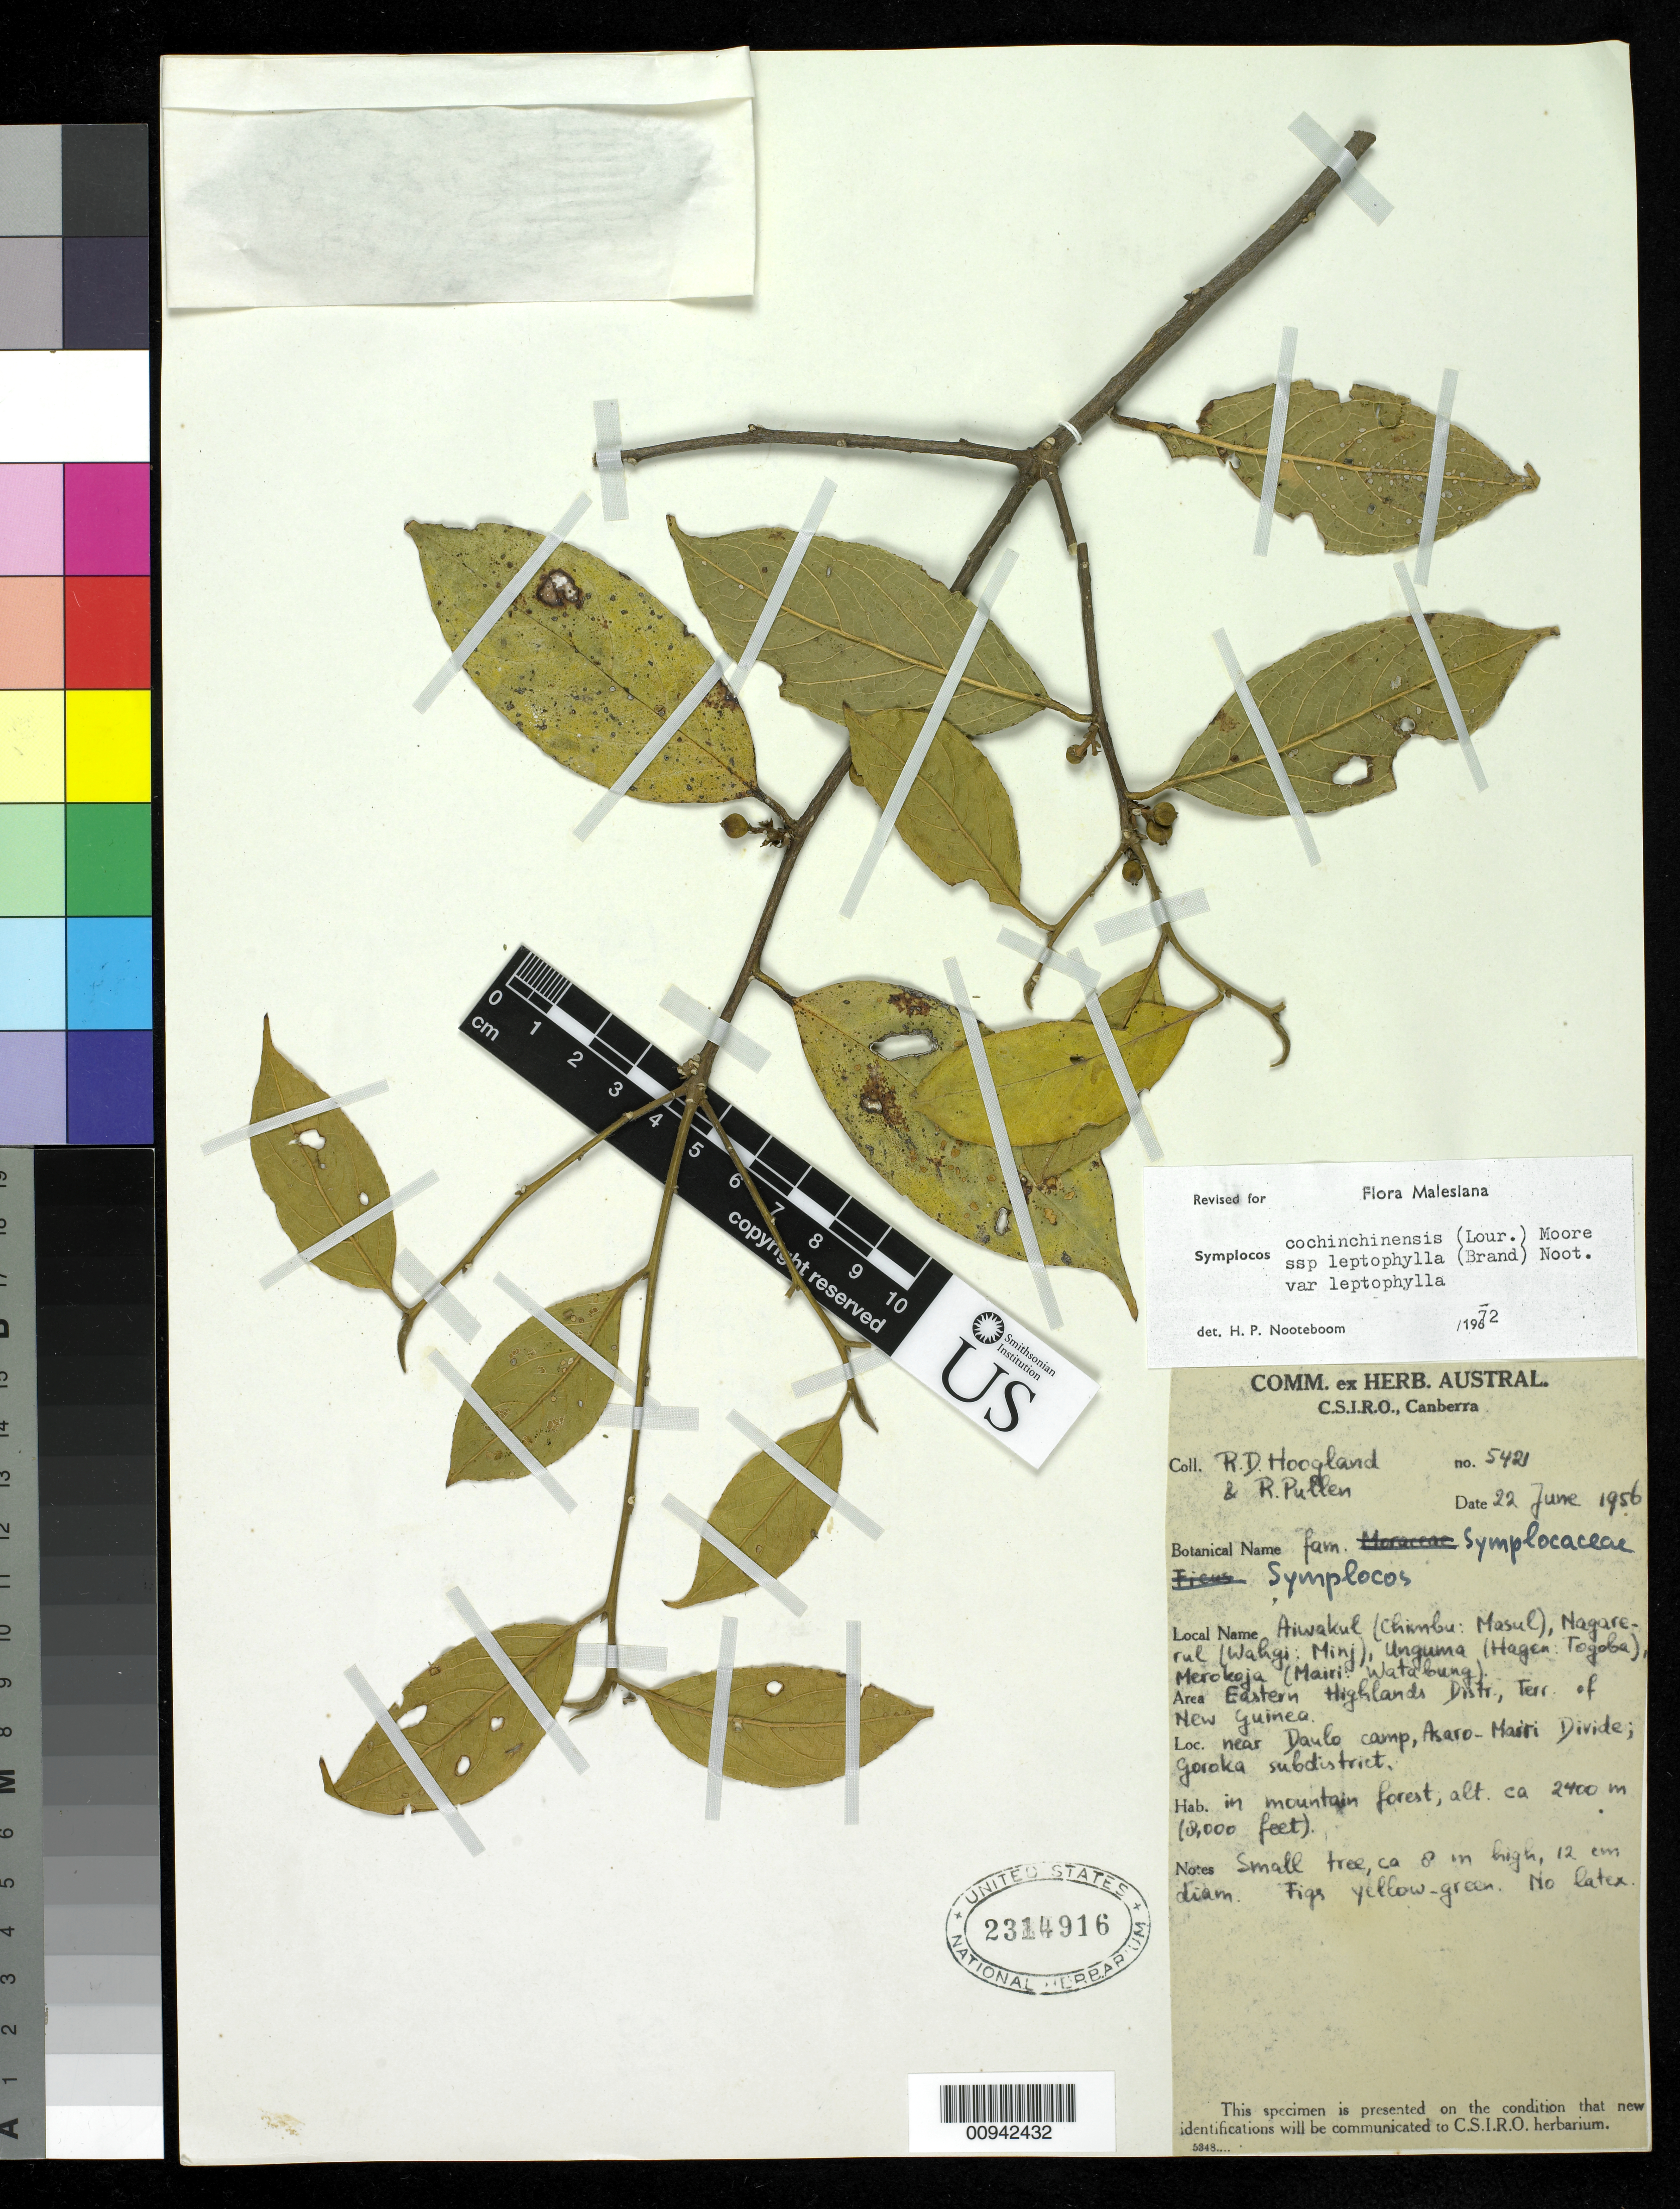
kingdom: Plantae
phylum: Tracheophyta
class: Magnoliopsida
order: Ericales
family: Symplocaceae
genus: Symplocos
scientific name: Symplocos cochinchinensis var. leptophylla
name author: (Brand) Noot.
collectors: R. D. Hoogland & R. Pullen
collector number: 5421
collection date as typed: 22 Jun 1956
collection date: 1956-06-22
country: Papua New Guinea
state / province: Eastern Highlands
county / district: Goroka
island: New Guinea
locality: near Daulo camp, Asaro-Mairi Divide; Goroka subdistrict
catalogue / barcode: US 2314916